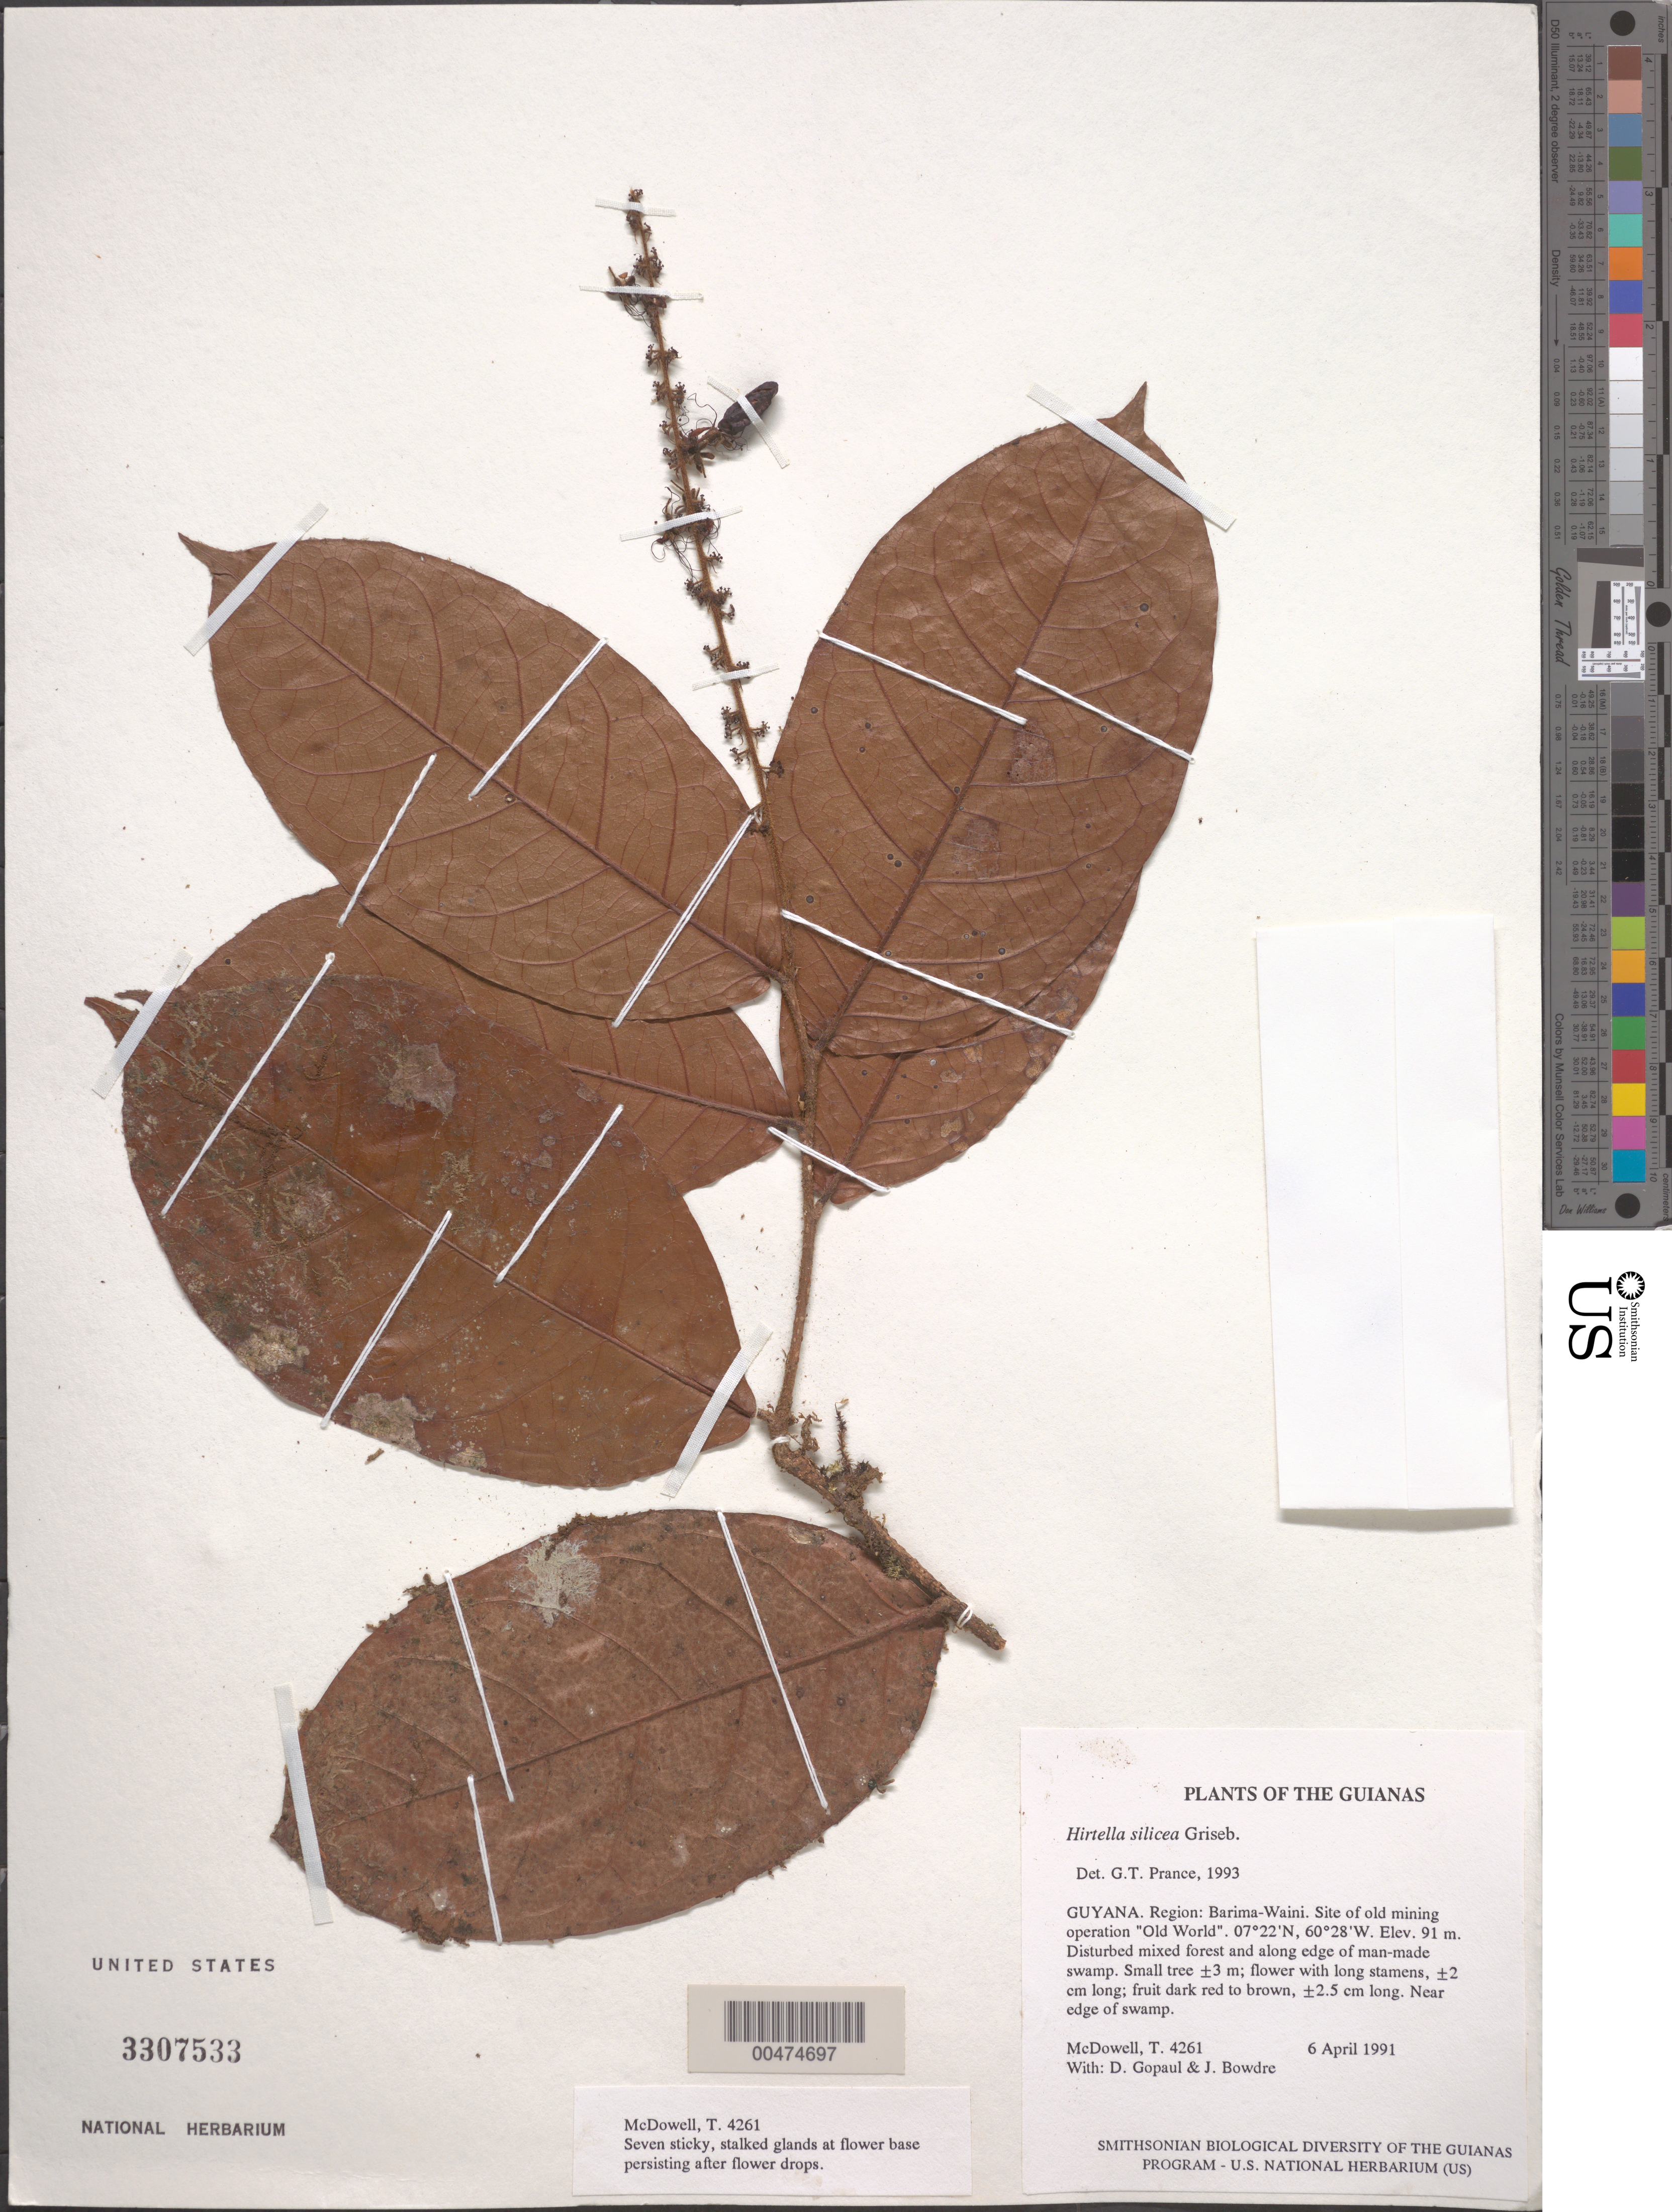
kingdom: Plantae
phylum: Tracheophyta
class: Magnoliopsida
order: Malpighiales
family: Chrysobalanaceae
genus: Hirtella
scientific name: Hirtella silicea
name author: Griseb.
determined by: Prance, G. T.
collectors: T. McDowell, D. Gopaul & J. Bowdre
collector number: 4261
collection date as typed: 6 April 1991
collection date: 1991-04-06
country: Guyana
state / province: Barima-Waini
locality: Site of old mining operation "Old World"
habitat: Disturbed mixed forest and along edge of man-made swamp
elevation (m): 91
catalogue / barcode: US 3307533